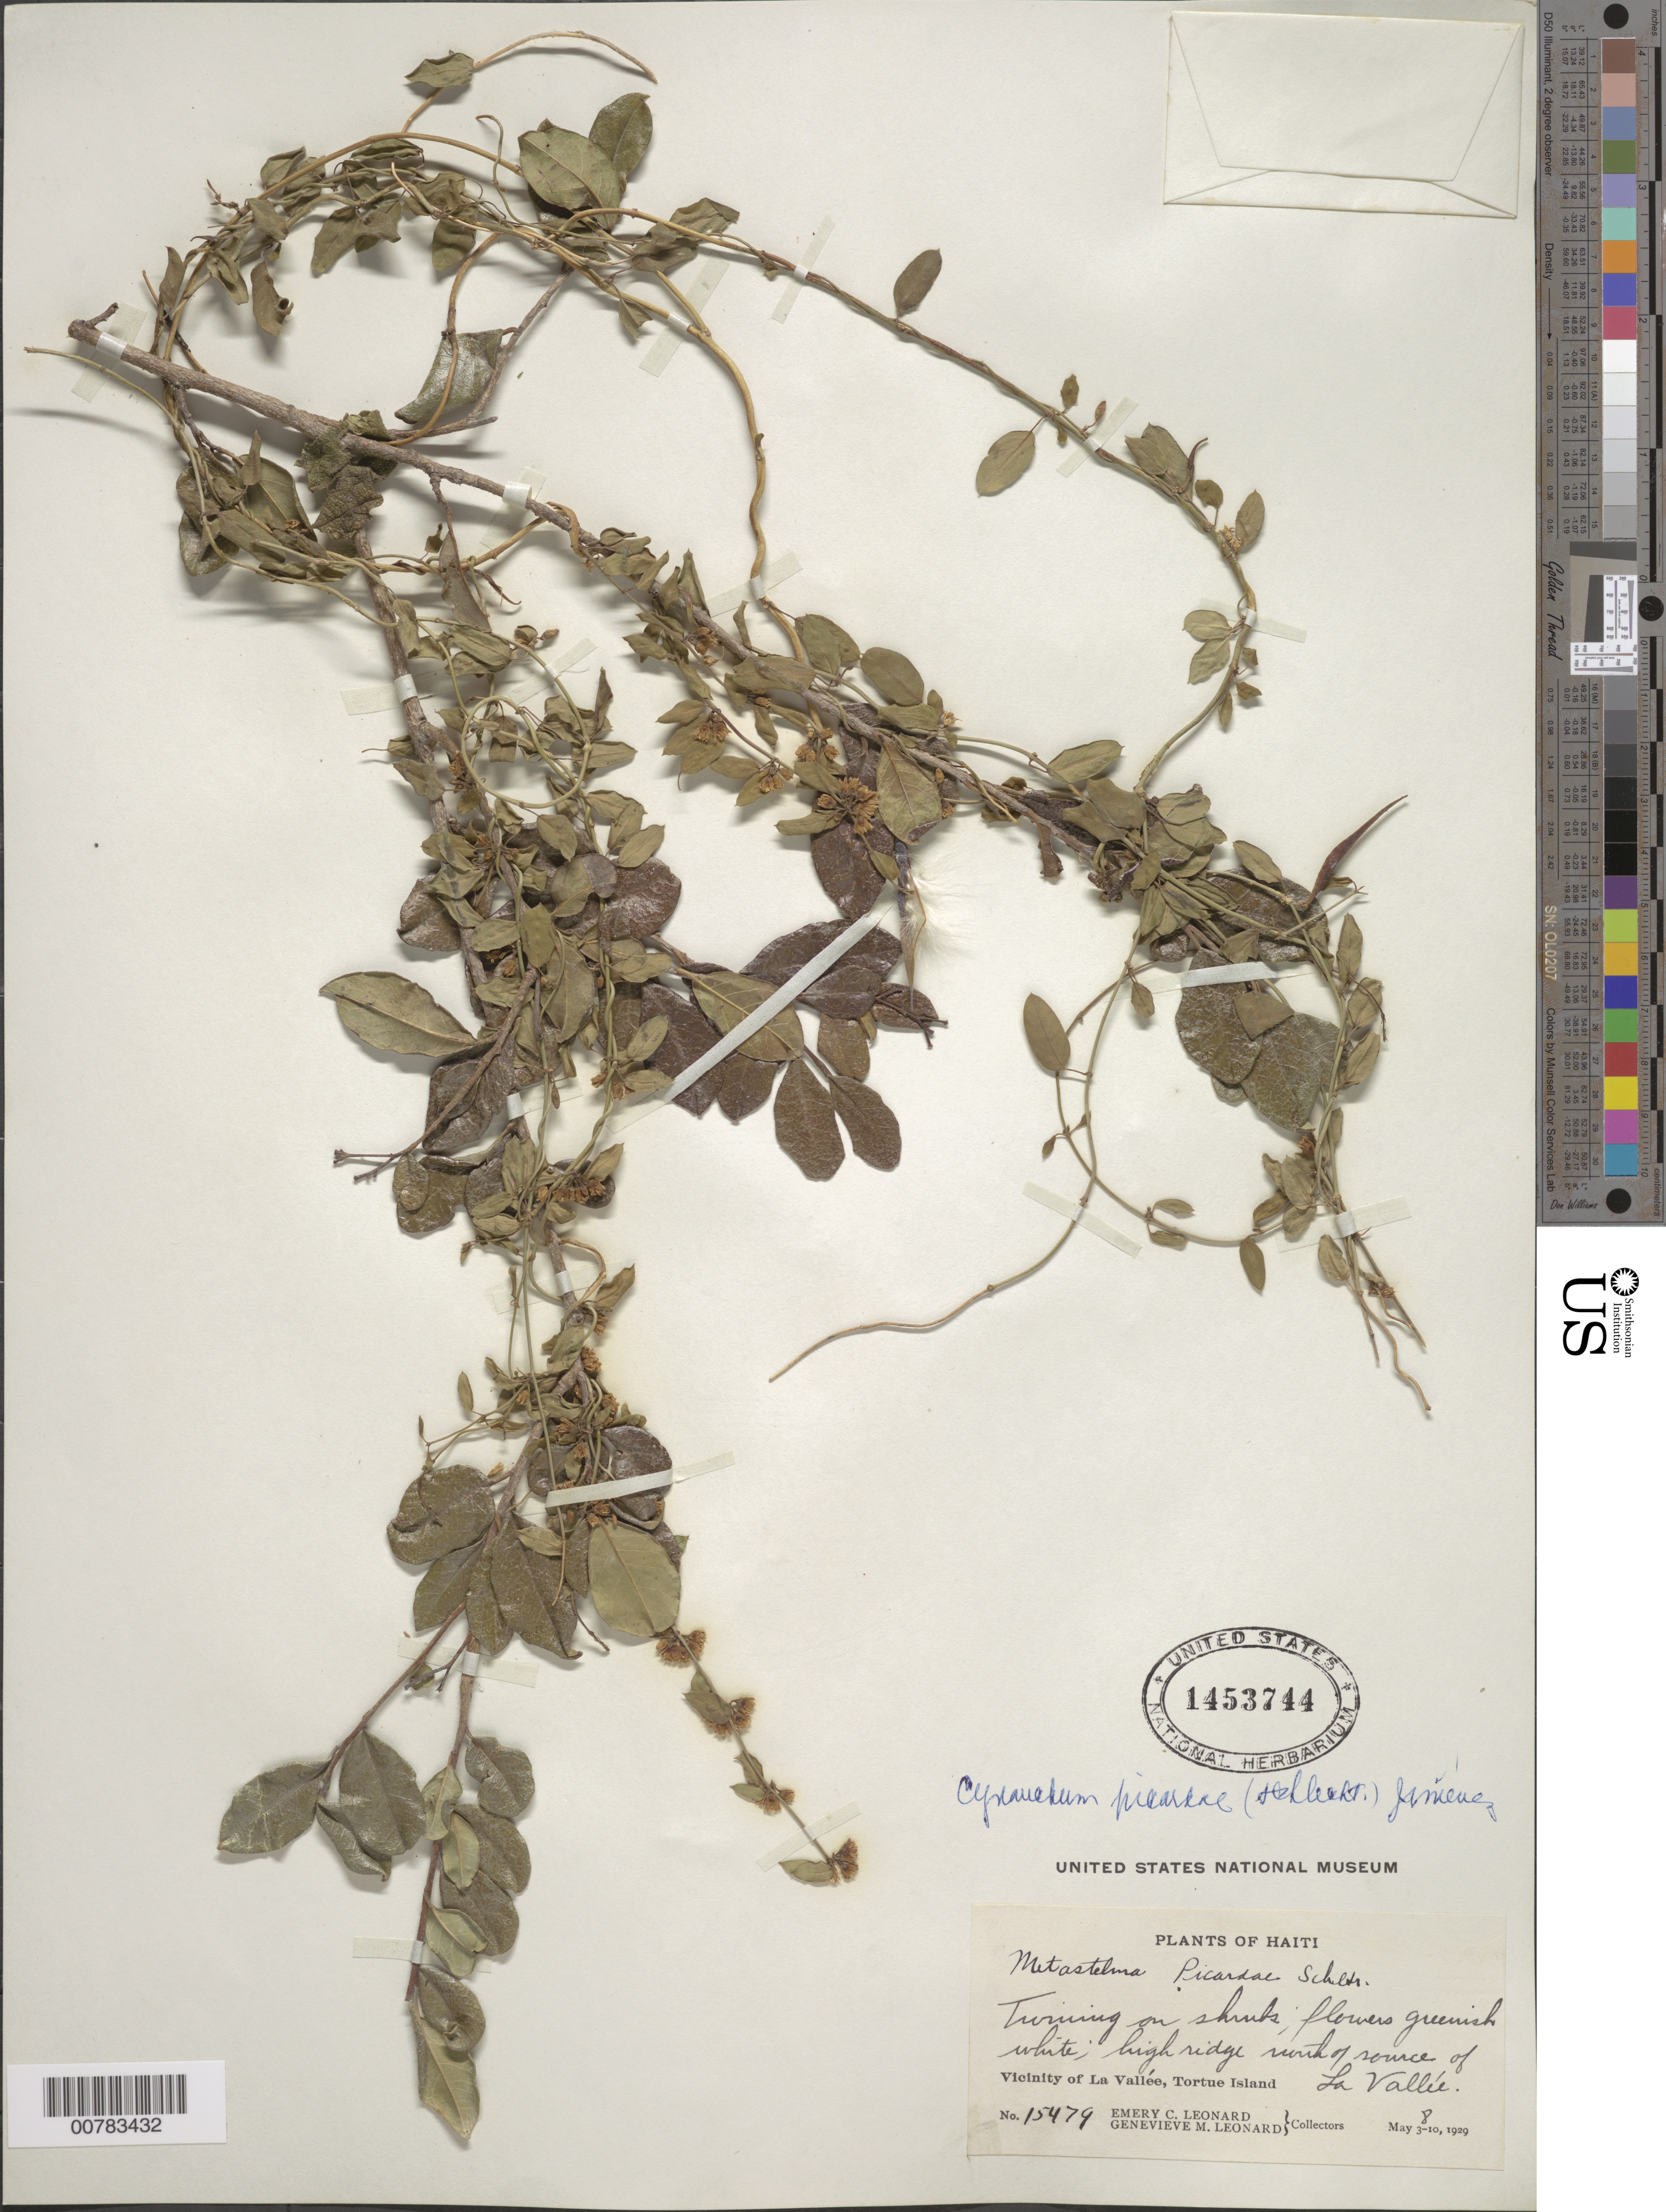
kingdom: Plantae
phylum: Tracheophyta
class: Magnoliopsida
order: Gentianales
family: Apocynaceae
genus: Metastelma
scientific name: Metastelma picardae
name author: Schltr.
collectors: E. C. Leonard & G. M. Leonard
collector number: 15479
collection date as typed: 08 May 1929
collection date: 1929-05-08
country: Haiti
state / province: Nord-Óuest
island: Île de la Tortue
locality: Tortue Island, vicinity of La Vallée, north of source of La Vallée.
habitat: High ridge.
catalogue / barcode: US 1453744